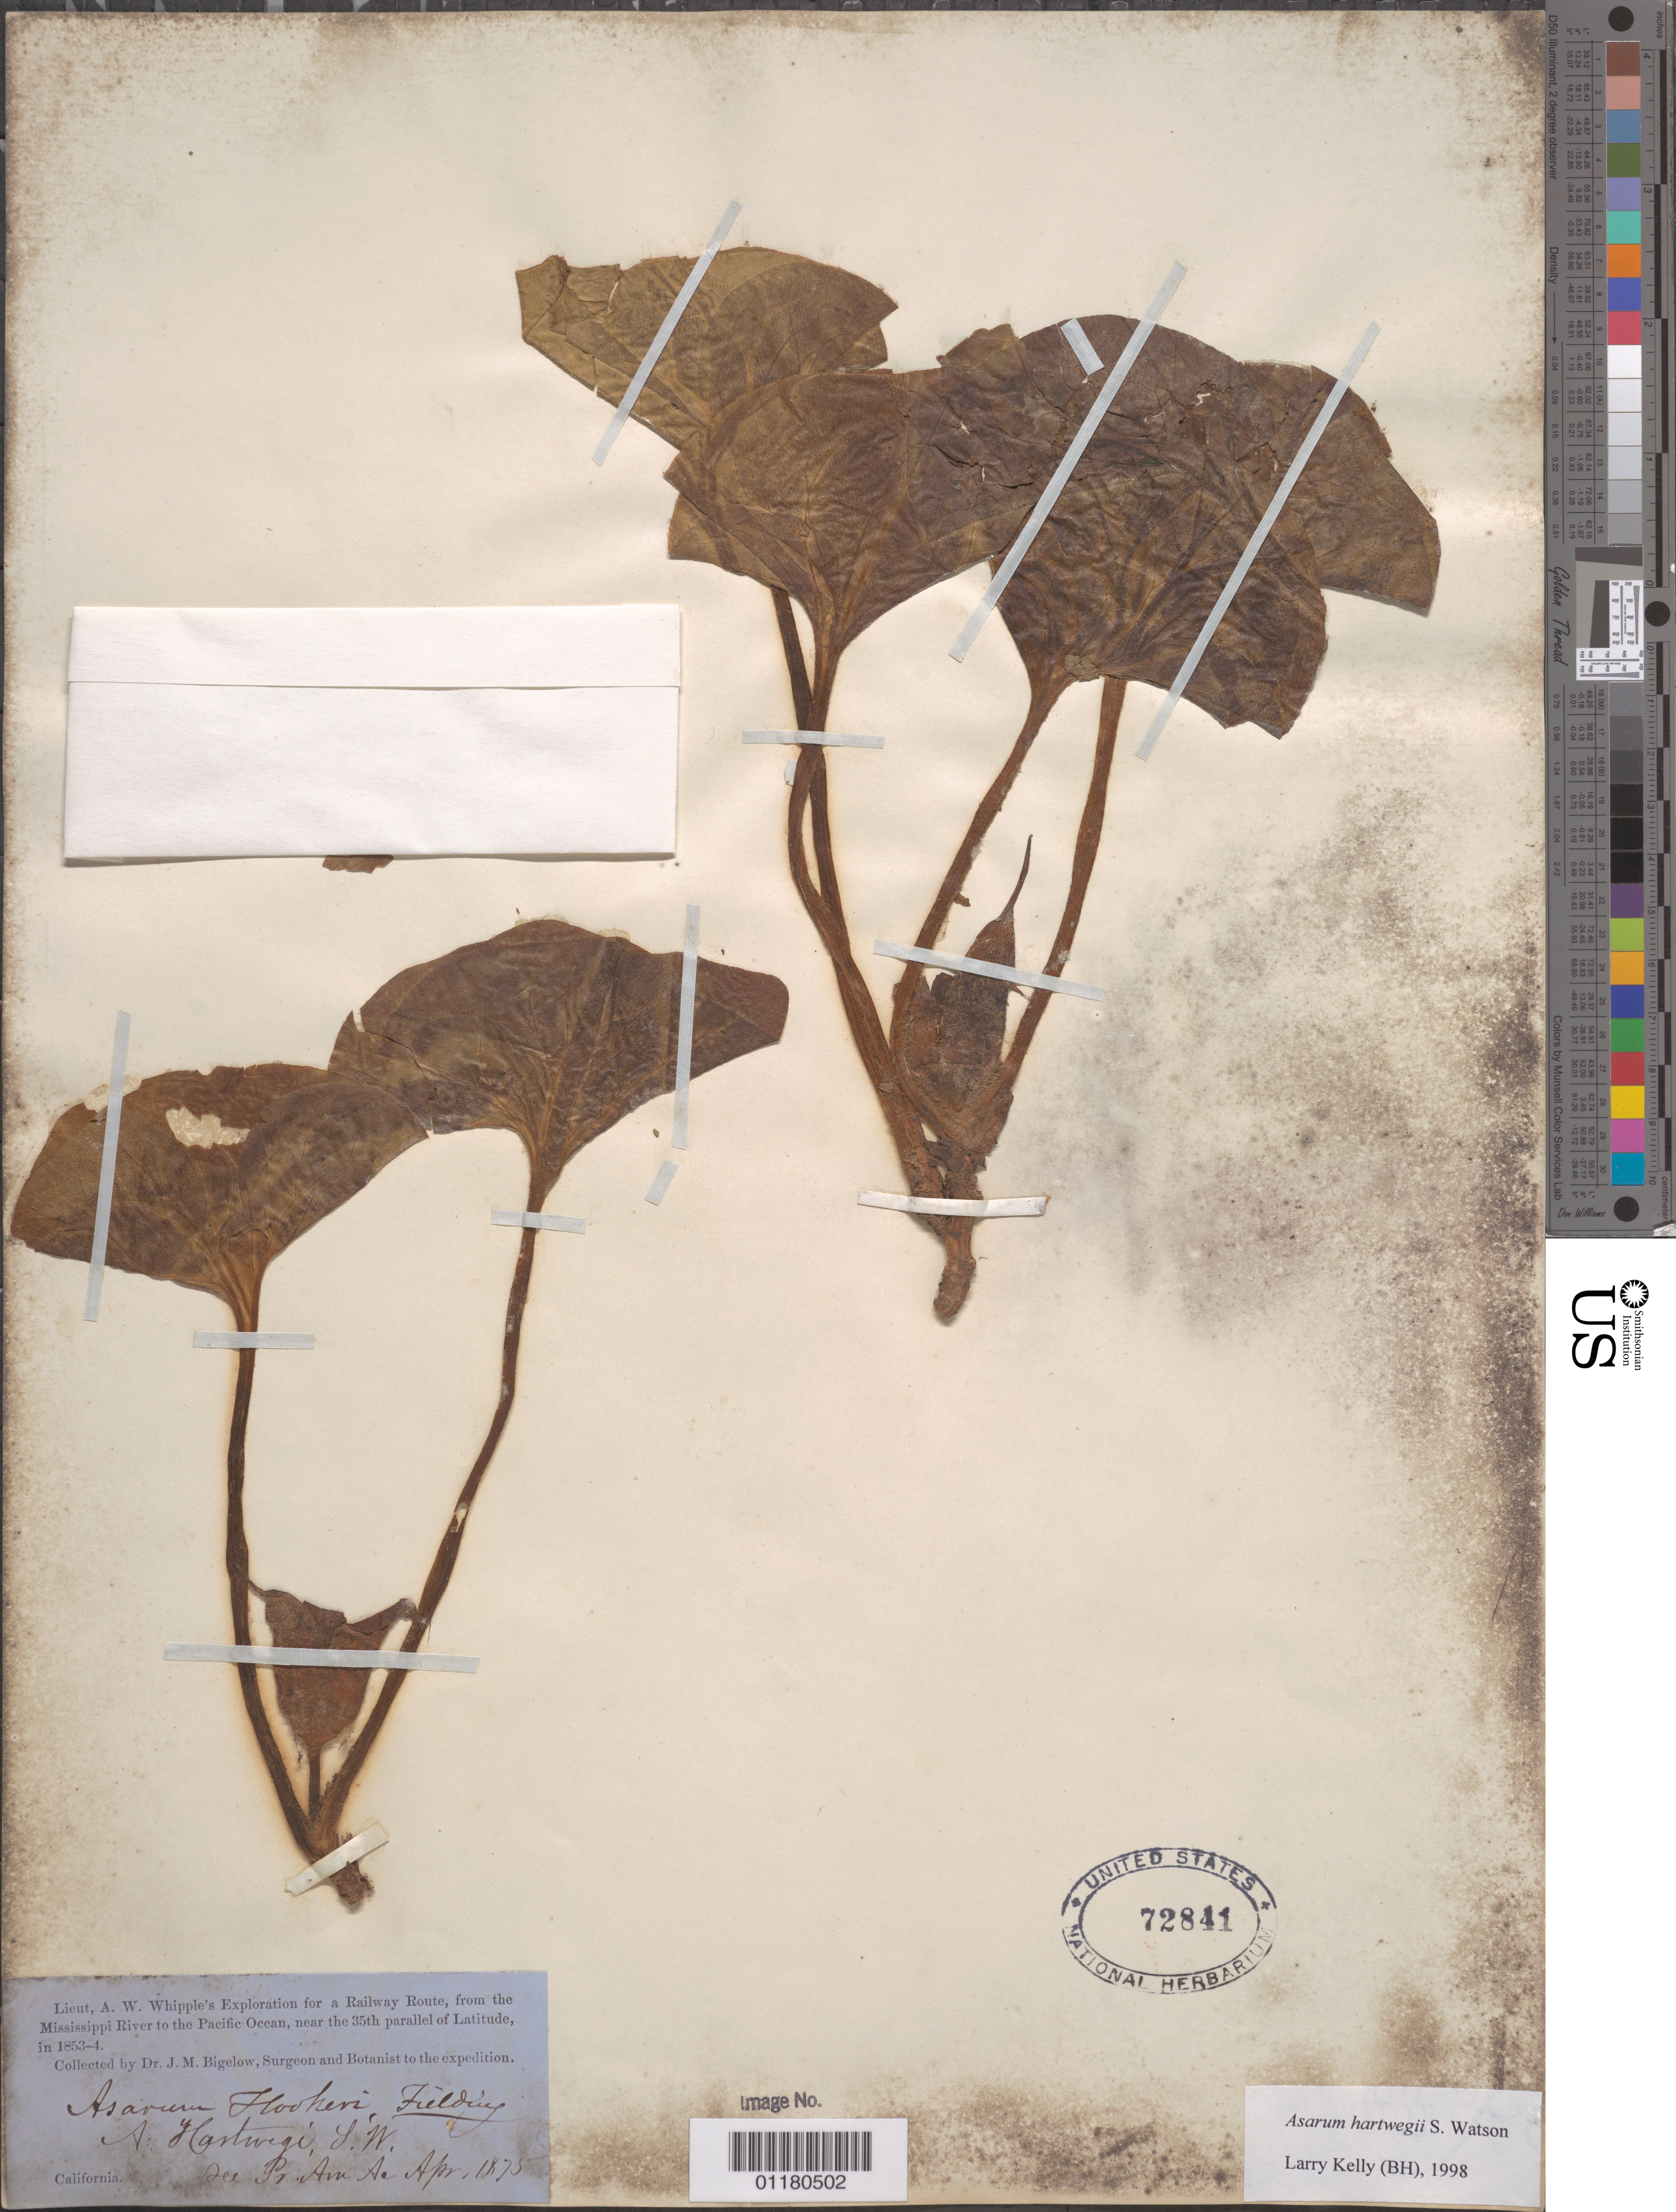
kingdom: Plantae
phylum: Tracheophyta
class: Magnoliopsida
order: Piperales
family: Aristolochiaceae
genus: Asarum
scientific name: Asarum hartwegii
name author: S. Watson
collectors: J. M. Bigelow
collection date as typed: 1853 to -- --- 1854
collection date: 1853/1854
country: United States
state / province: California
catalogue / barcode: US 72841